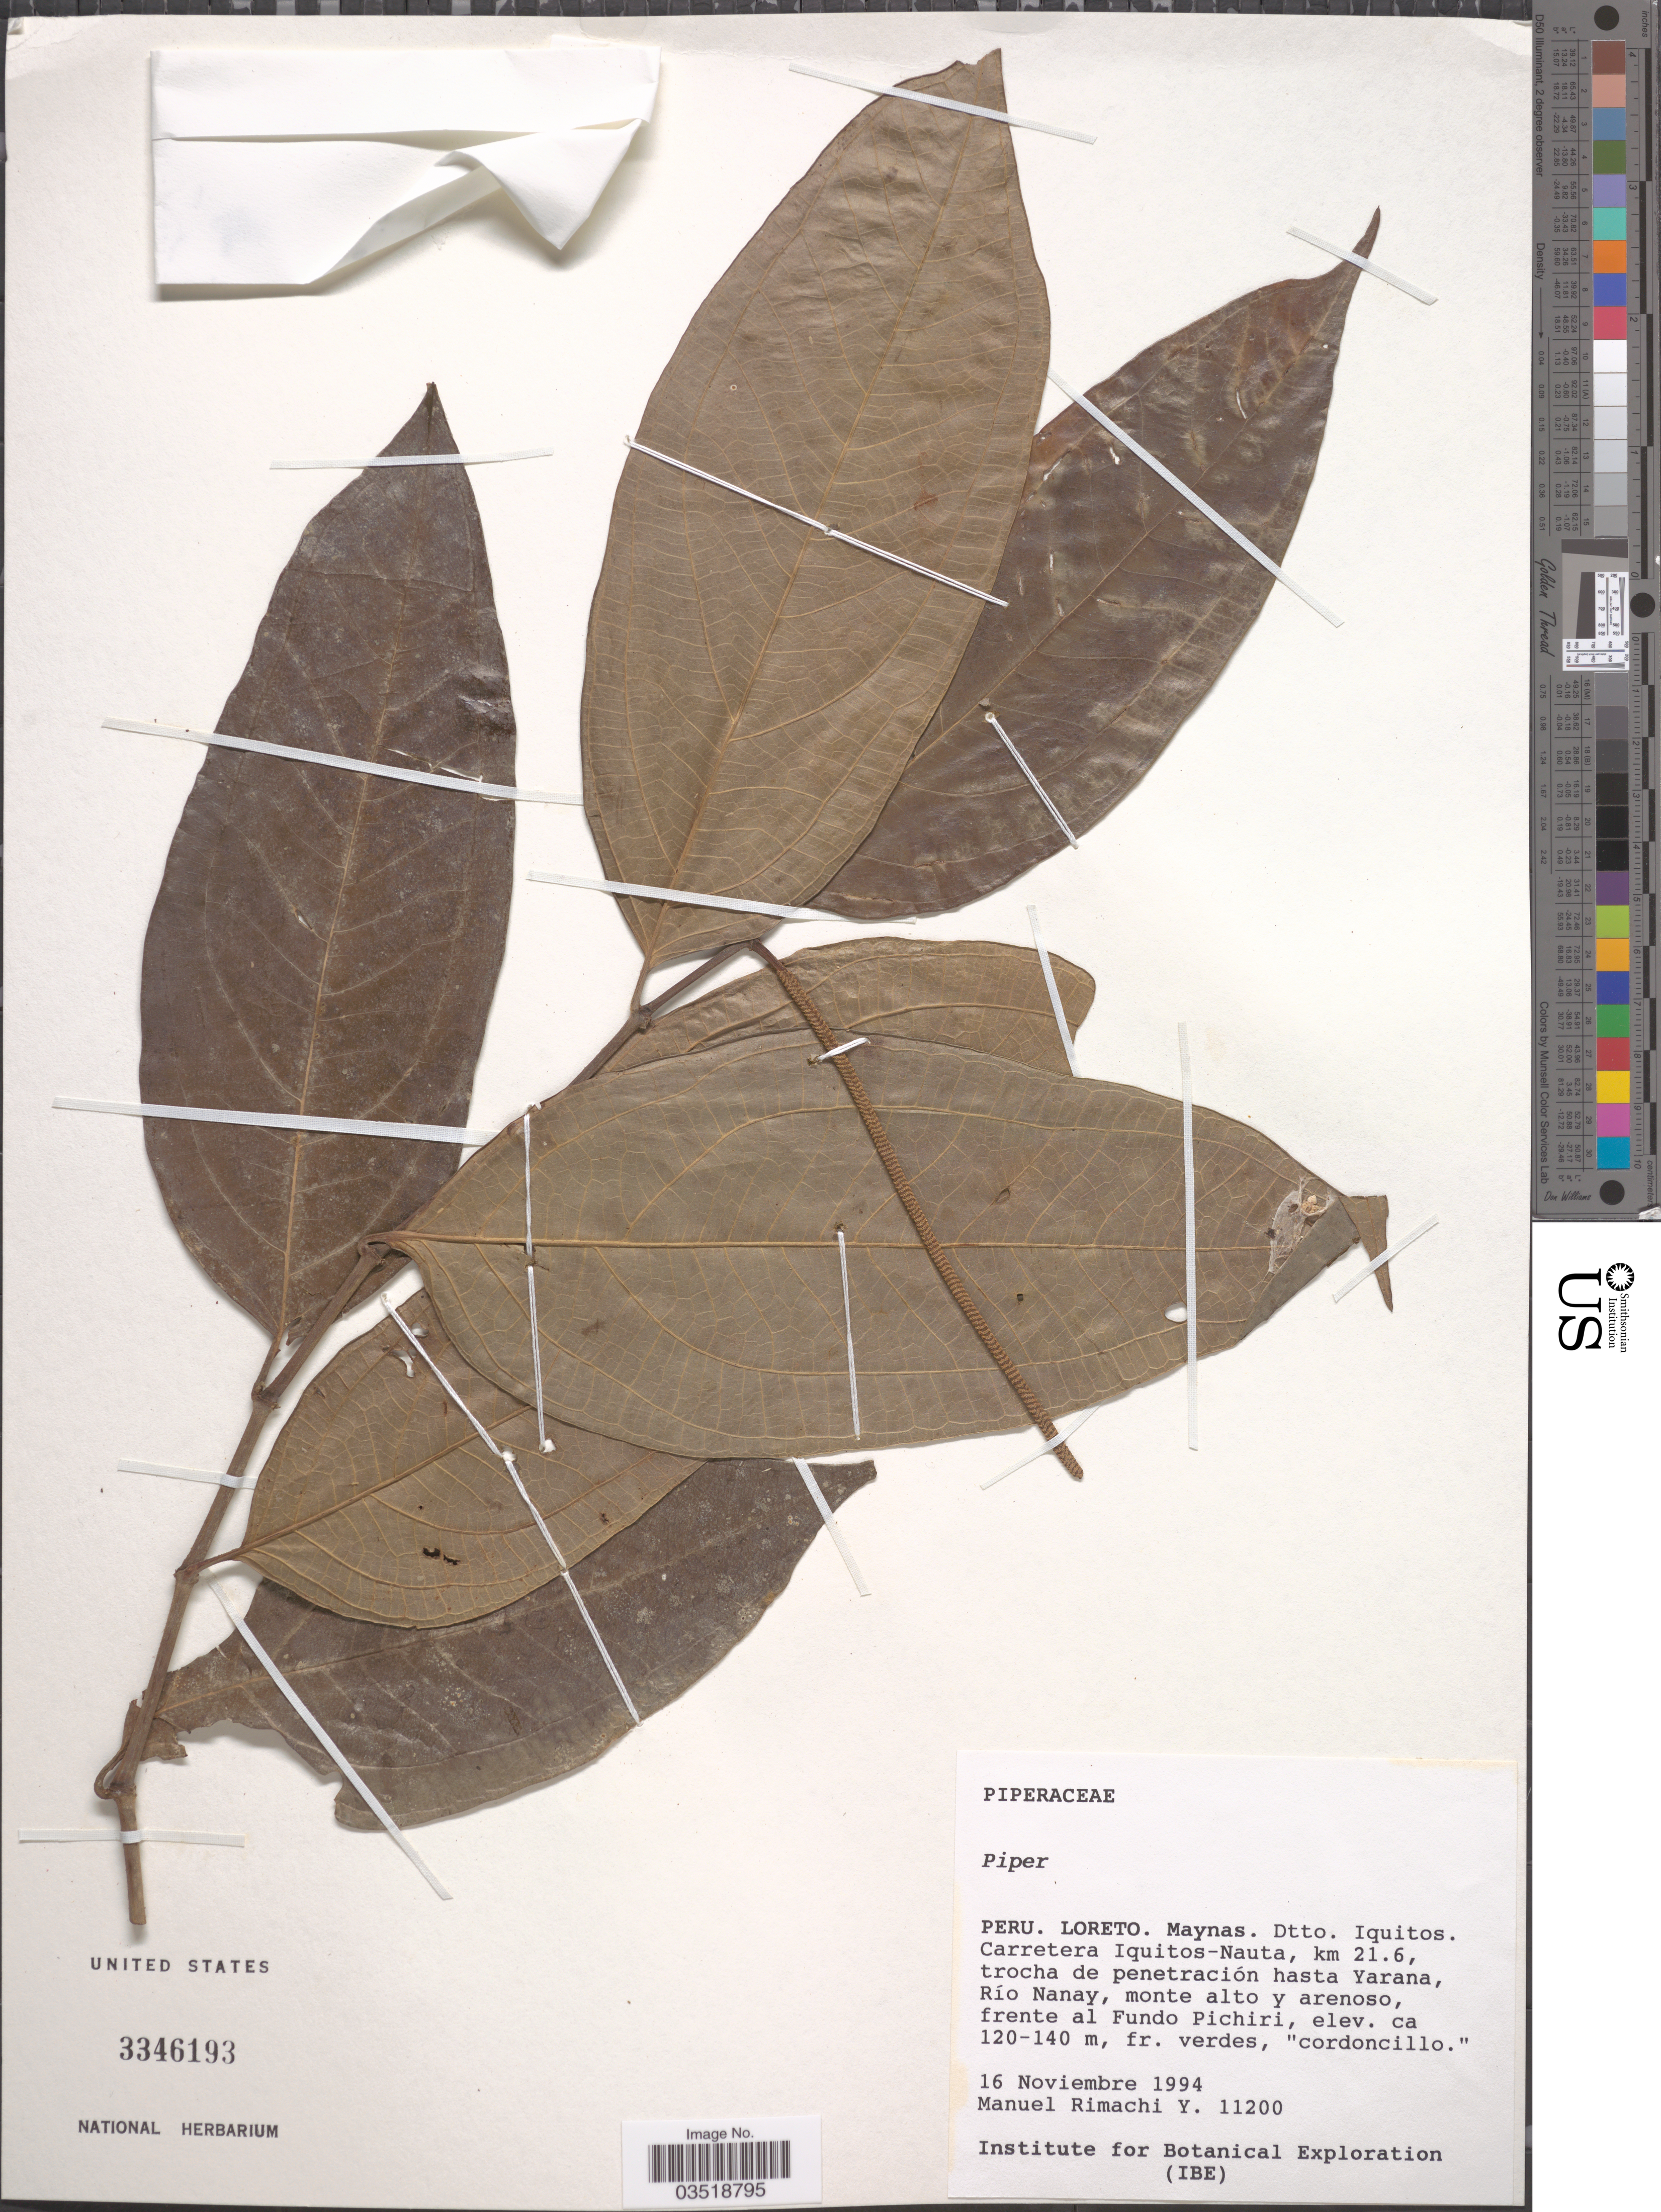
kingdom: Plantae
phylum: Tracheophyta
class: Magnoliopsida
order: Piperales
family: Piperaceae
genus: Piper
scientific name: Piper sp.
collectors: M. Rimachi Y.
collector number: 11200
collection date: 1994-11-16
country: Peru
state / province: Loreto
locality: Maynas. Dtto. Iquitos. Carretera Iquitos-Nauta, km 21.6, trocha de penetración hasta Yarana, Río Nanay, monte alto y arenoso, frente al Fundo Pichiri.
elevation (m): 120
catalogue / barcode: US 3346193